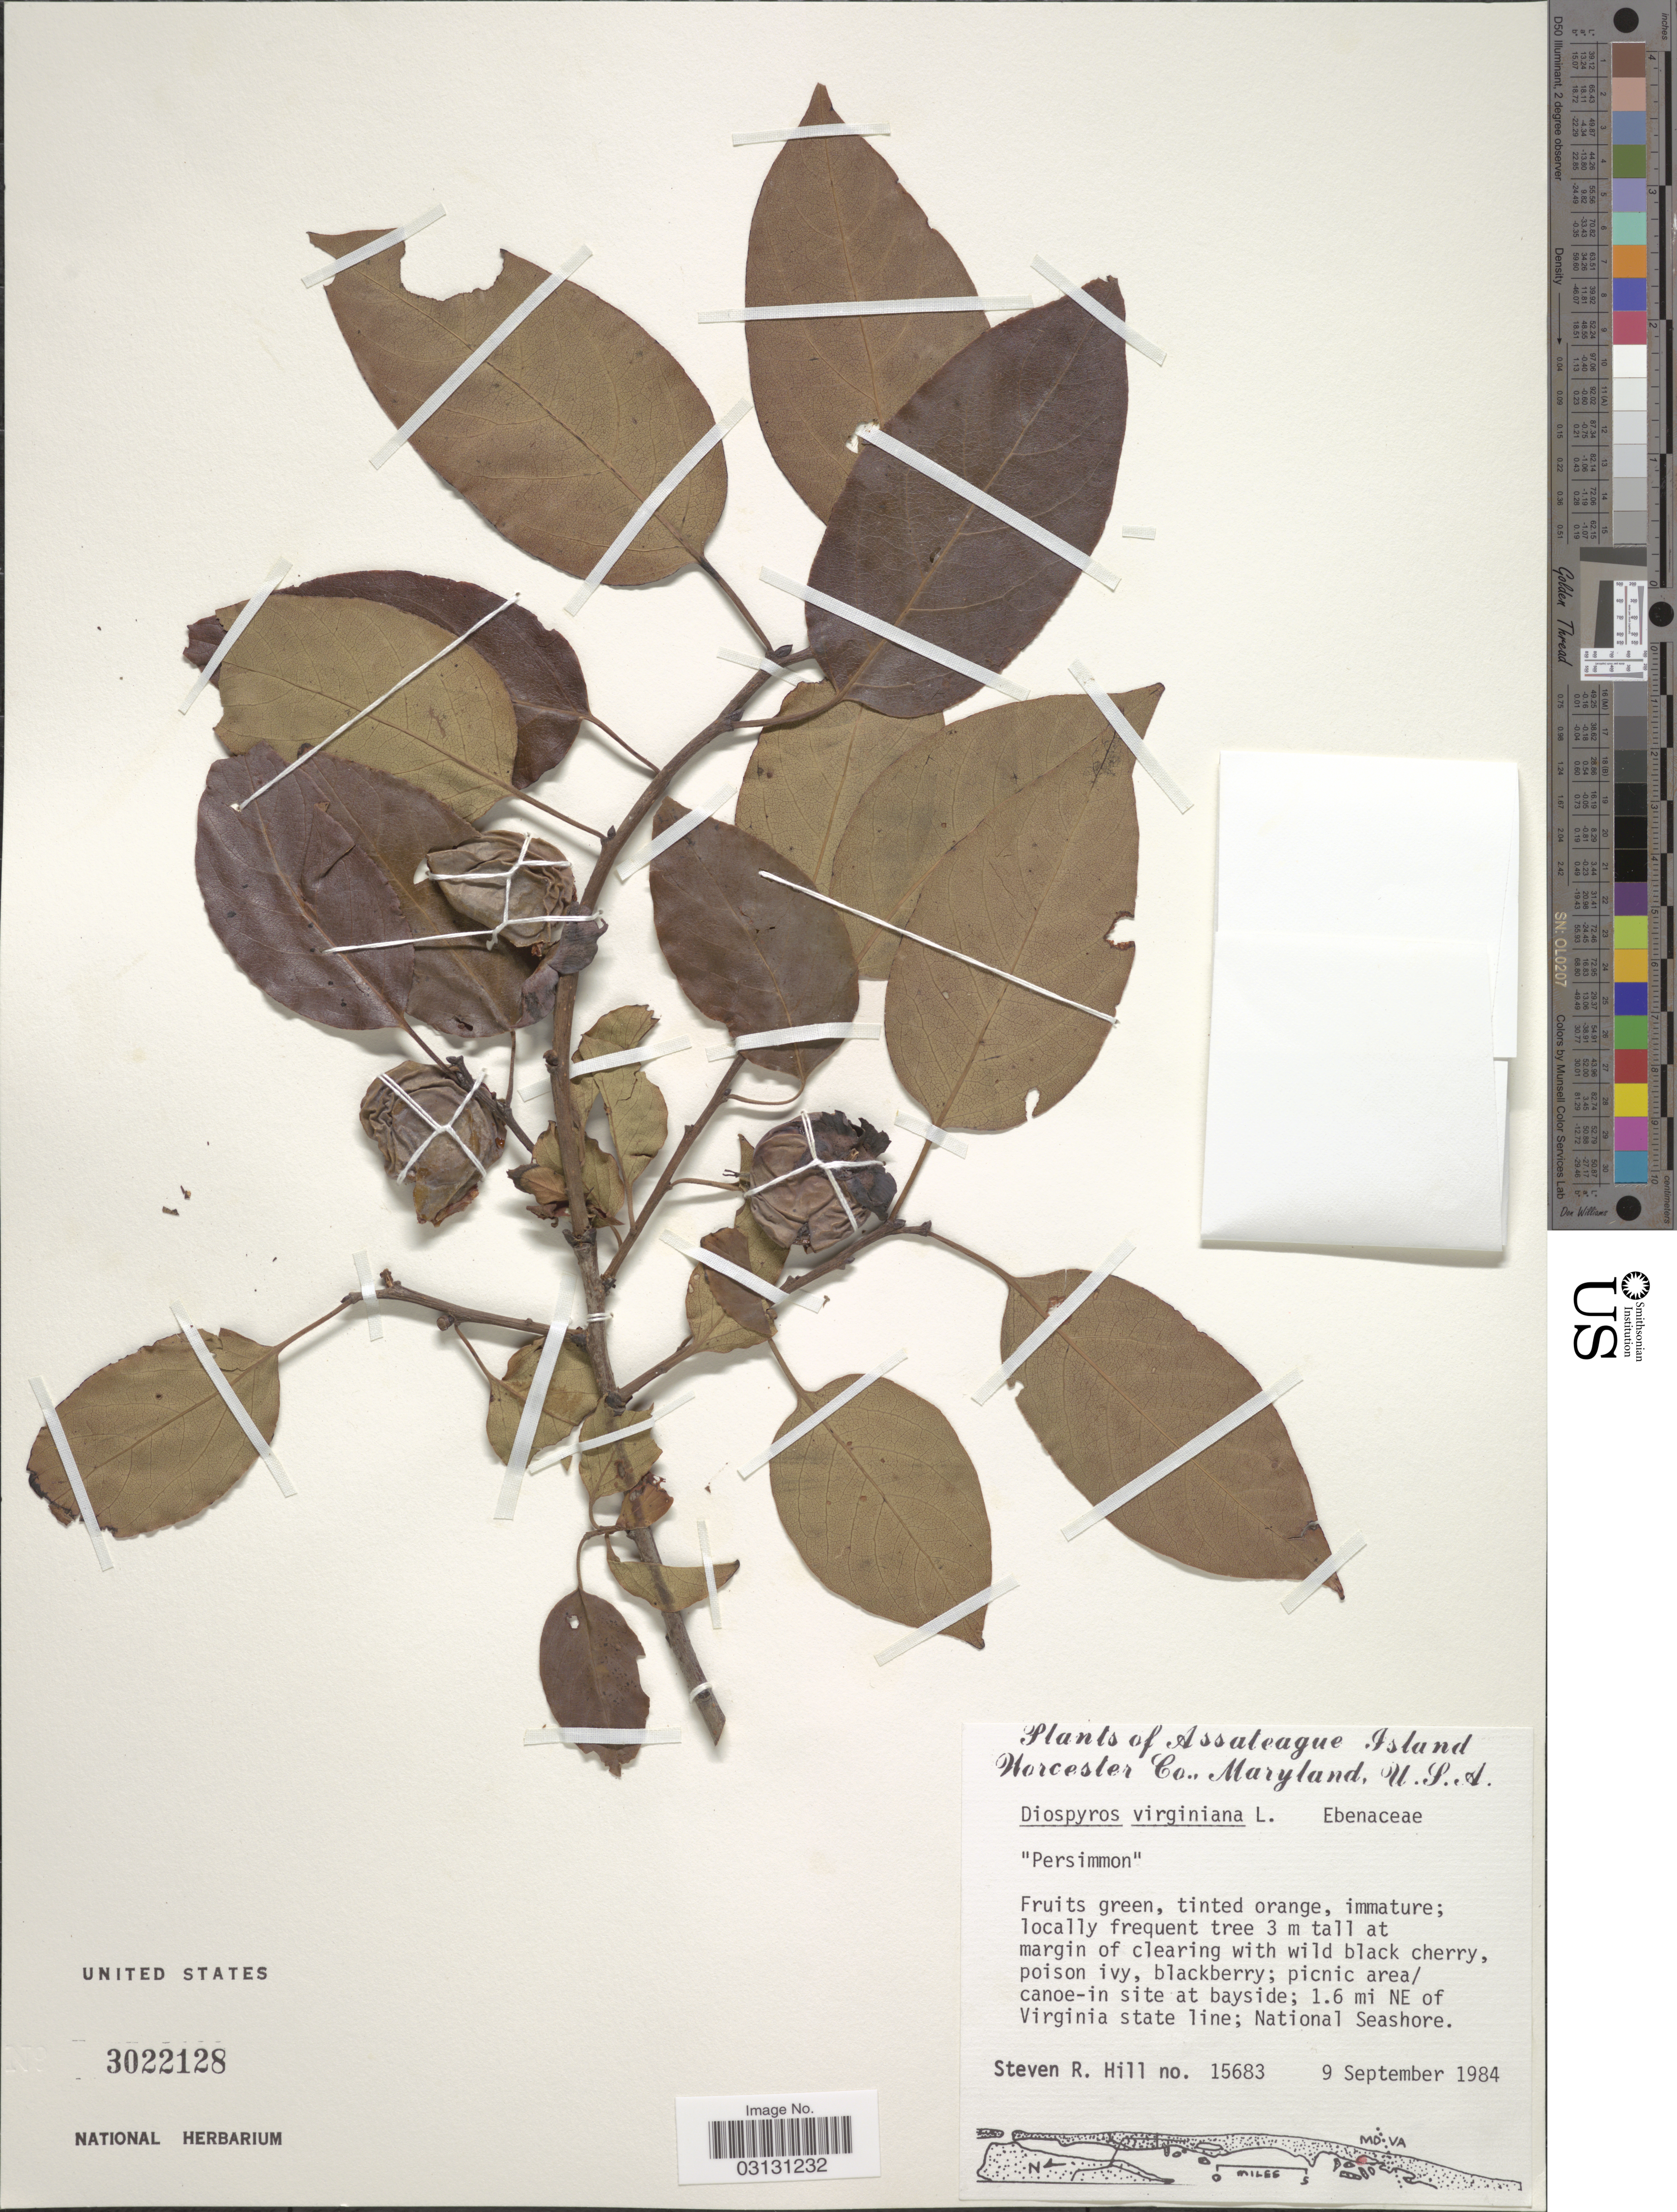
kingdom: Plantae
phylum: Tracheophyta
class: Magnoliopsida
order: Ericales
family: Ebenaceae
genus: Diospyros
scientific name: Diospyros virginiana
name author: L.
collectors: S. Hill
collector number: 15683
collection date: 1984-09-09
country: United States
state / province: Maryland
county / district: Worcester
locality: Assateague Island. Worcester Co., picninc area/ canoe-in site at bayside; 1.6 mi NE of Virginia state line; National Seashore.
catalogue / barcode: US 3022128